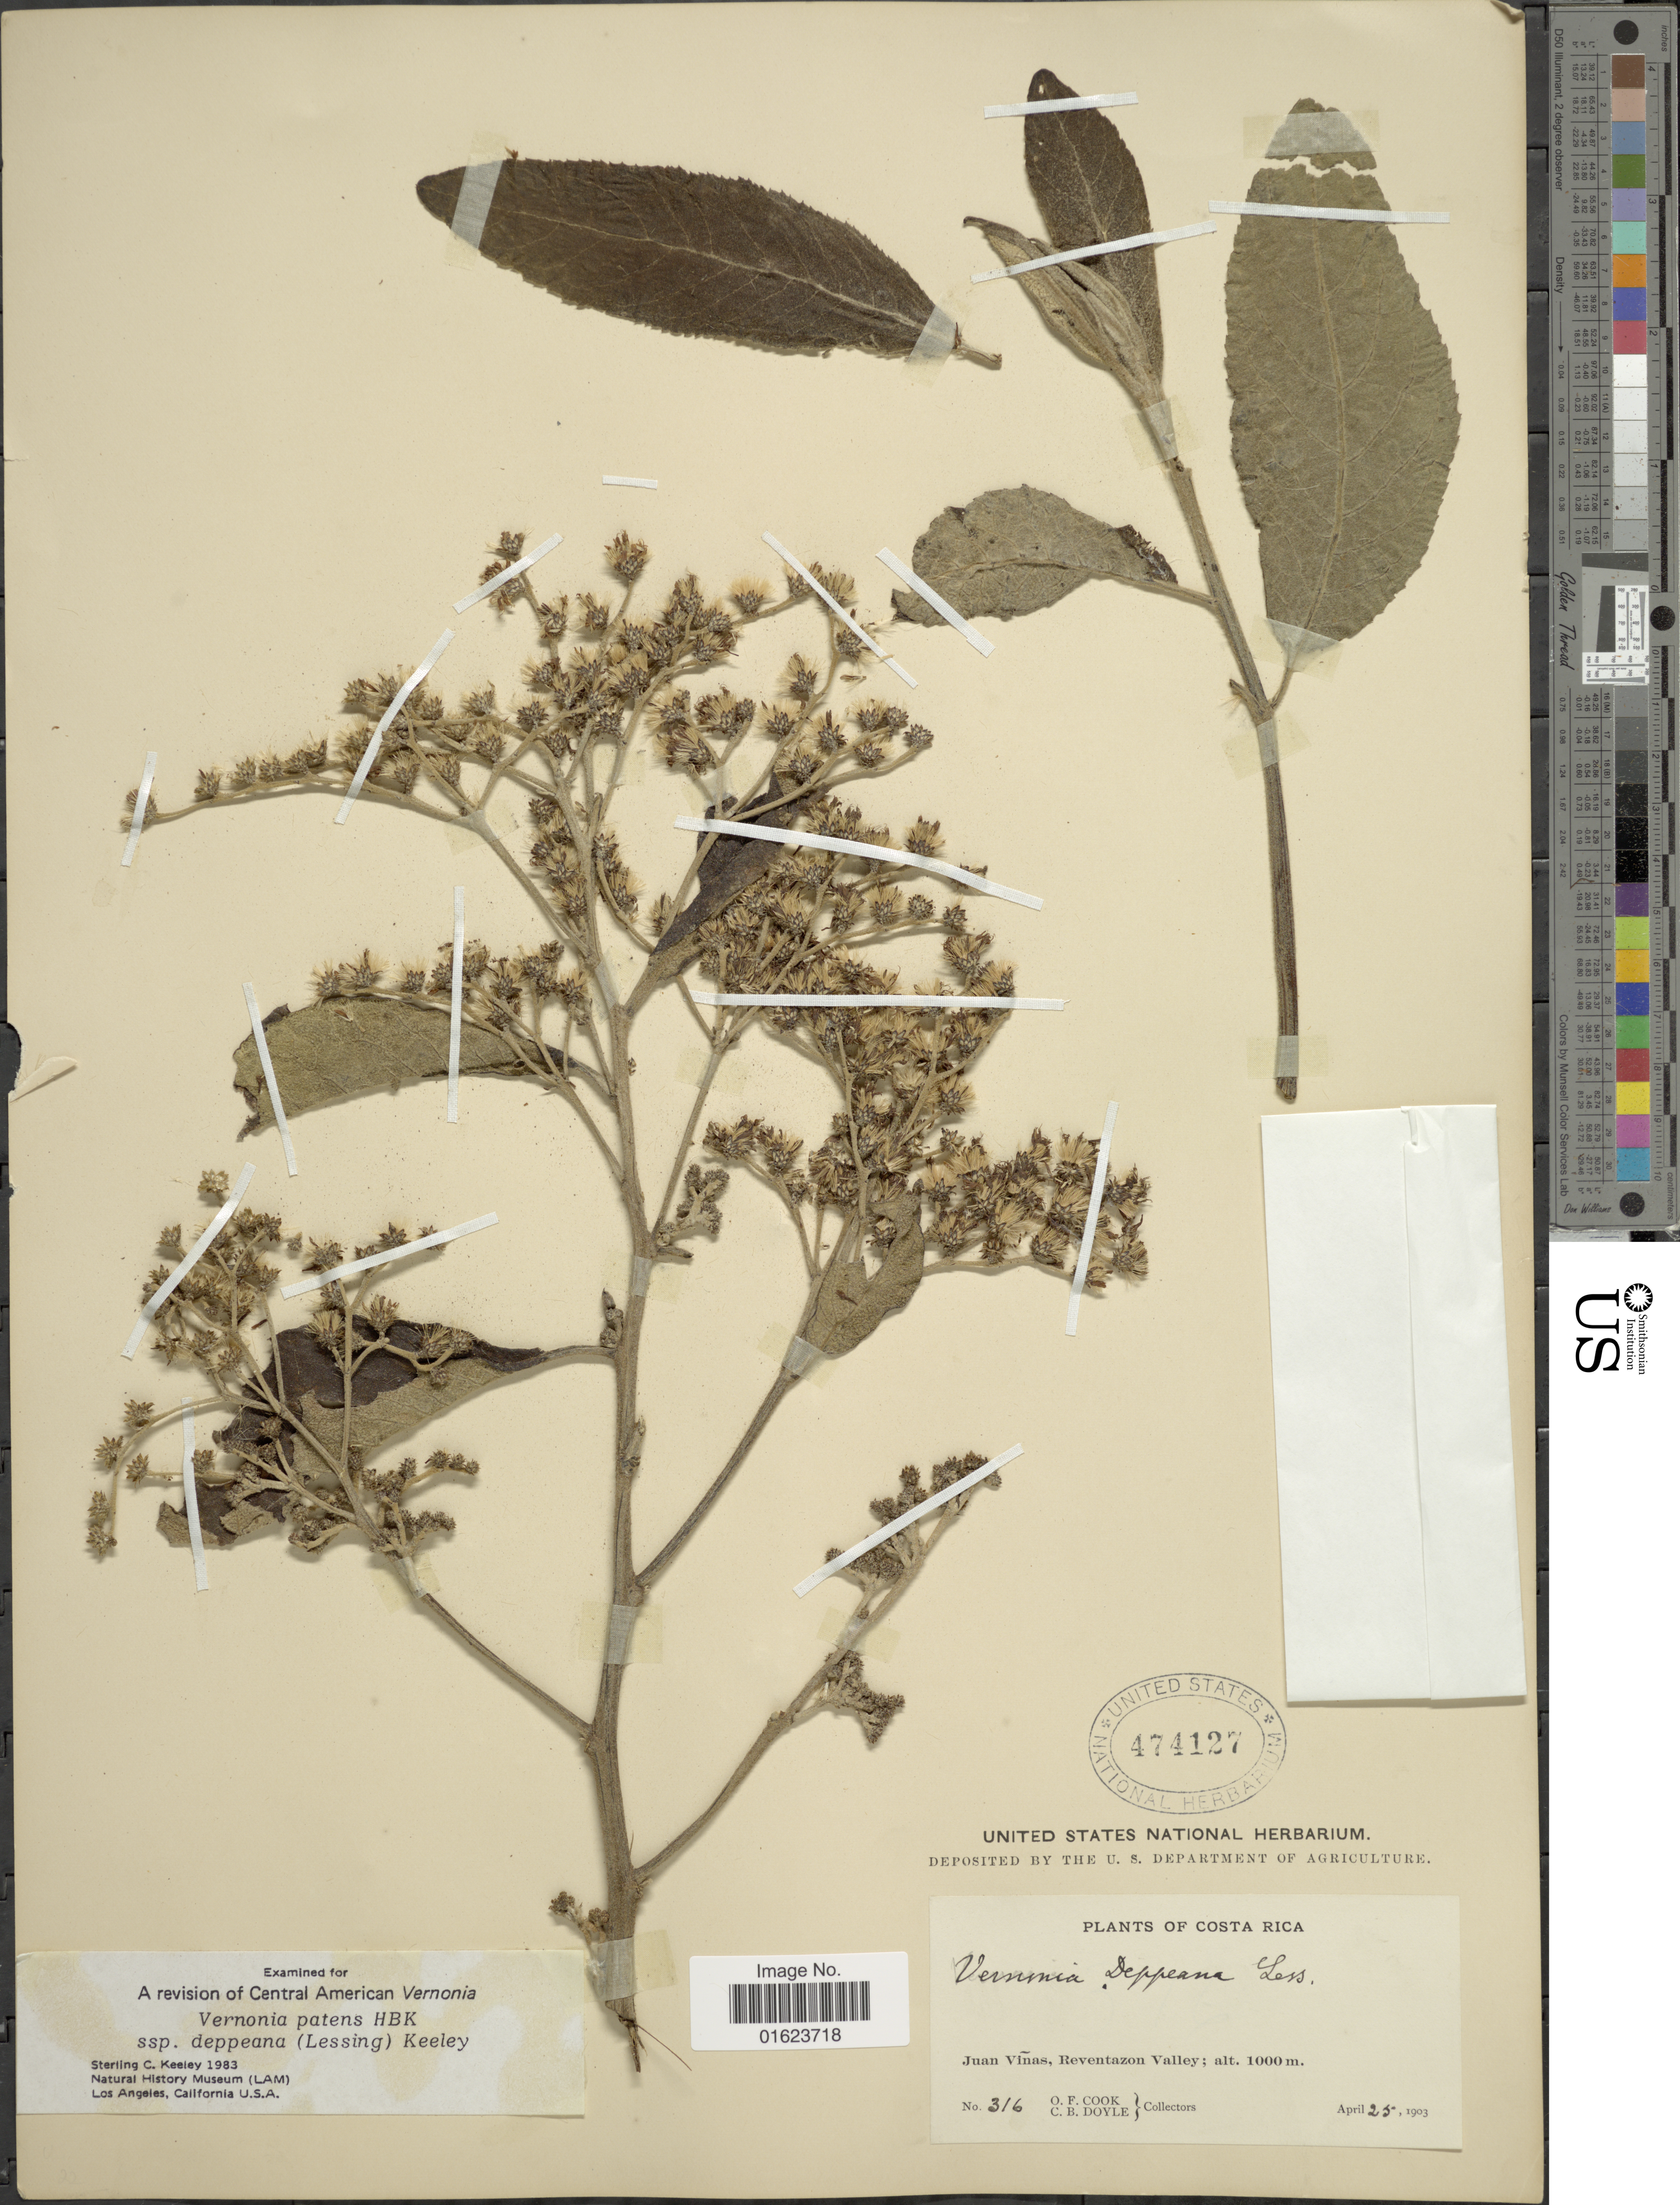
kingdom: Plantae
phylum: Tracheophyta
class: Magnoliopsida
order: Asterales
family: Asteraceae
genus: Vernonanthura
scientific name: Vernonanthura deppeana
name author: (Less.) H. Rob.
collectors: O. F. Cook & C. Doyle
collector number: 316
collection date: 1903-04-25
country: Costa Rica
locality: Costa Rica, Juan Vinas, Reventazon Valley.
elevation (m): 1000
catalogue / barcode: US 474127